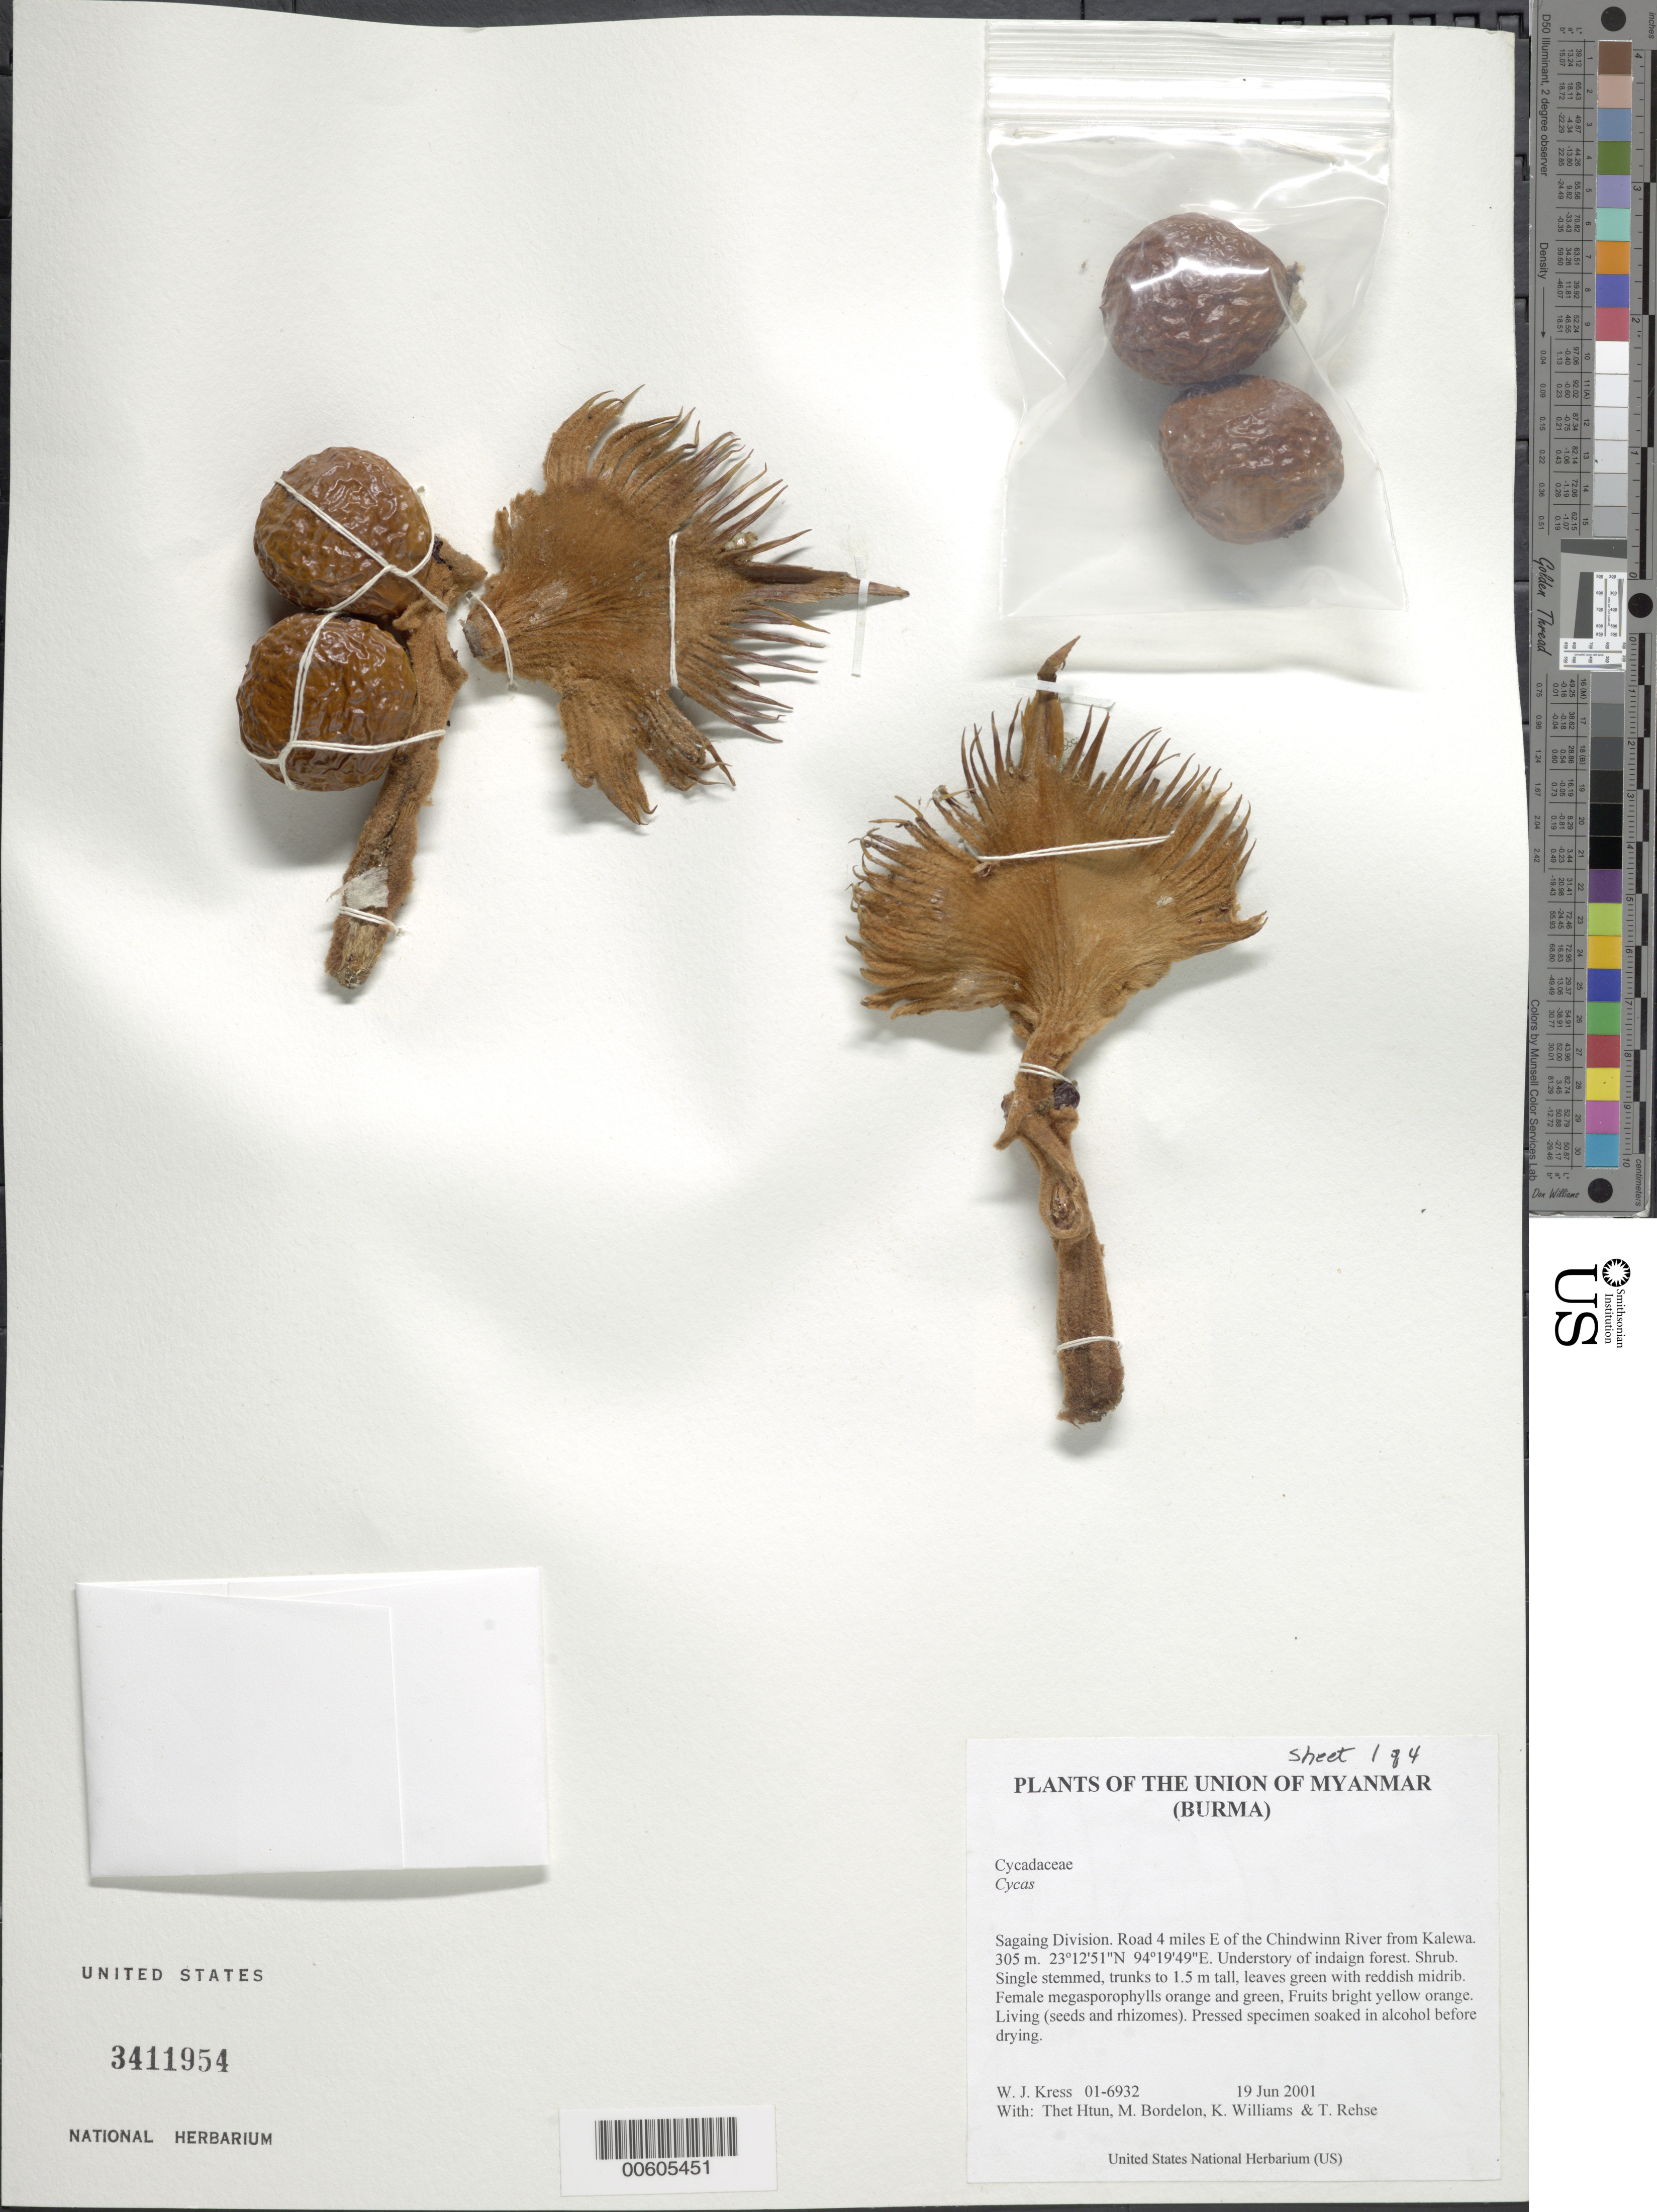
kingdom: Plantae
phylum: Tracheophyta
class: Cycadopsida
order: Cycadales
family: Cycadaceae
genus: Cycas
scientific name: Cycas sp.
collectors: W. J. Kress, Thet Htun, M. Bordelon, K. J. Williams & T. Rehse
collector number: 01-6932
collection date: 2001-06-19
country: Myanmar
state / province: Sagaing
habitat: Understory of indaign forest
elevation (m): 305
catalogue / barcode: US 3411954